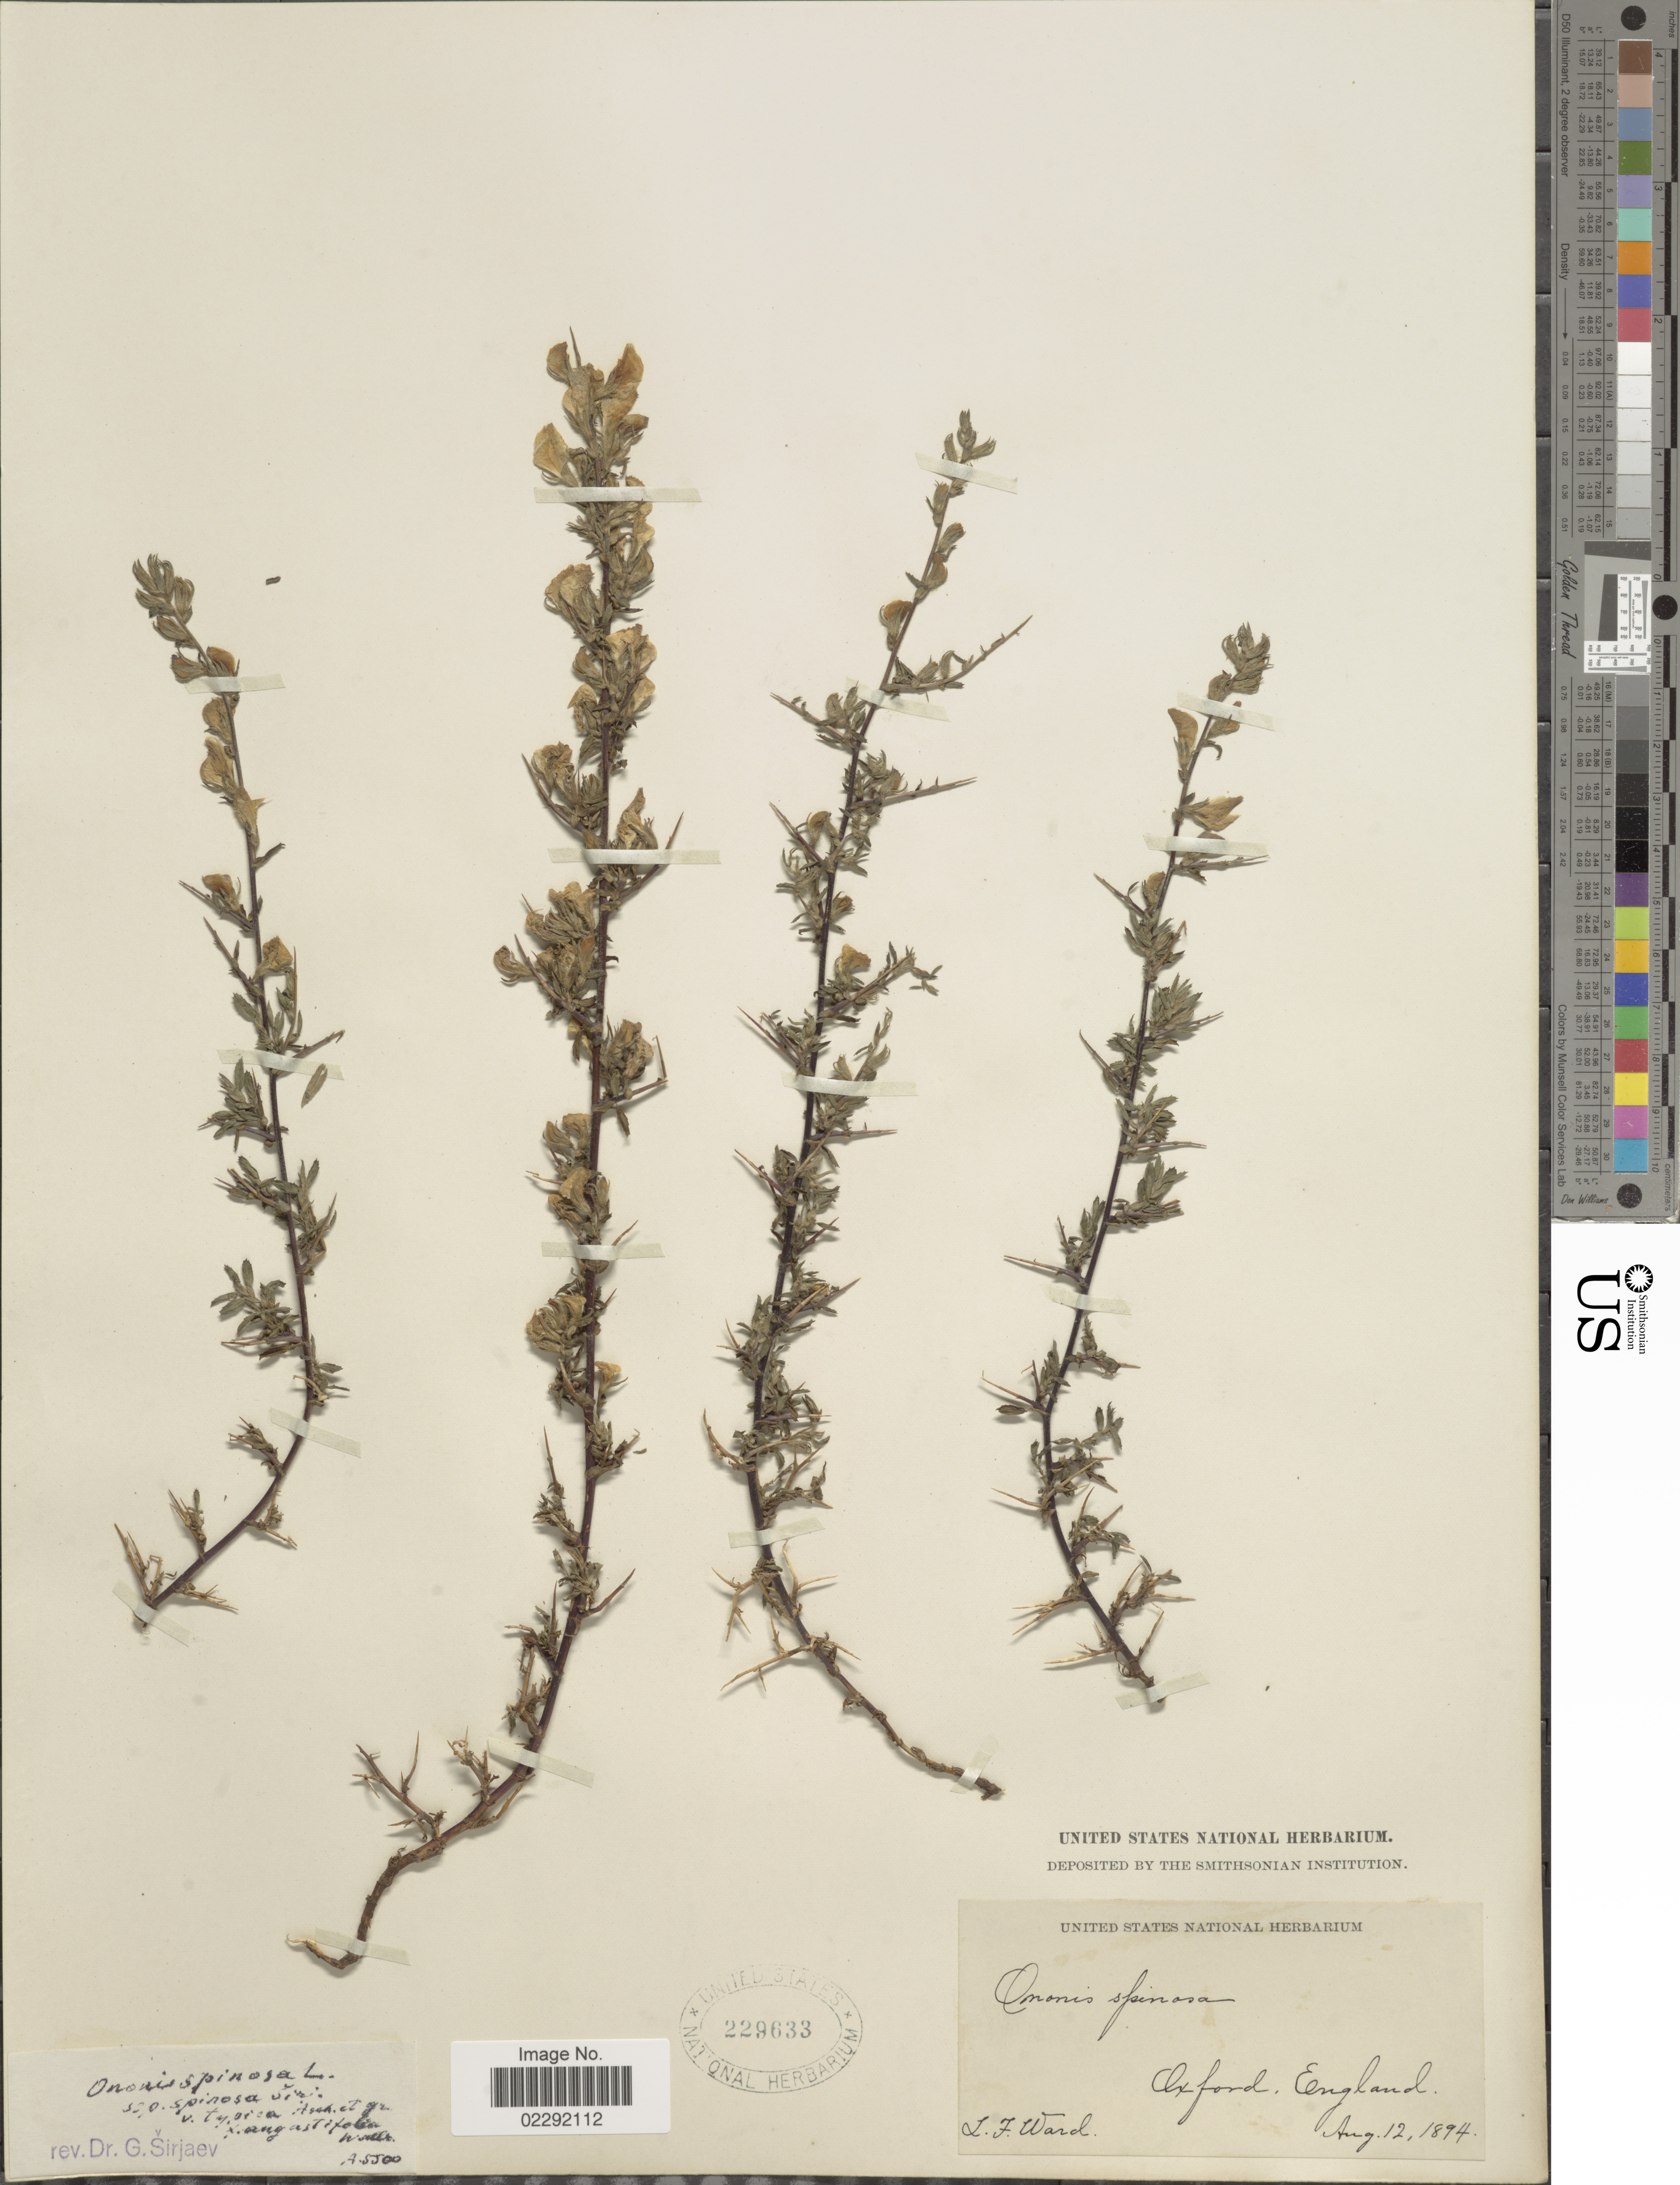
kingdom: Plantae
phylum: Tracheophyta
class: Magnoliopsida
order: Fabales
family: Fabaceae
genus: Ononis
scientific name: Ononis spinosa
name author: L.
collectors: L. Ward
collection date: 1894-08-12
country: United Kingdom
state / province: England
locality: Oxford, England.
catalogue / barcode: US 229633